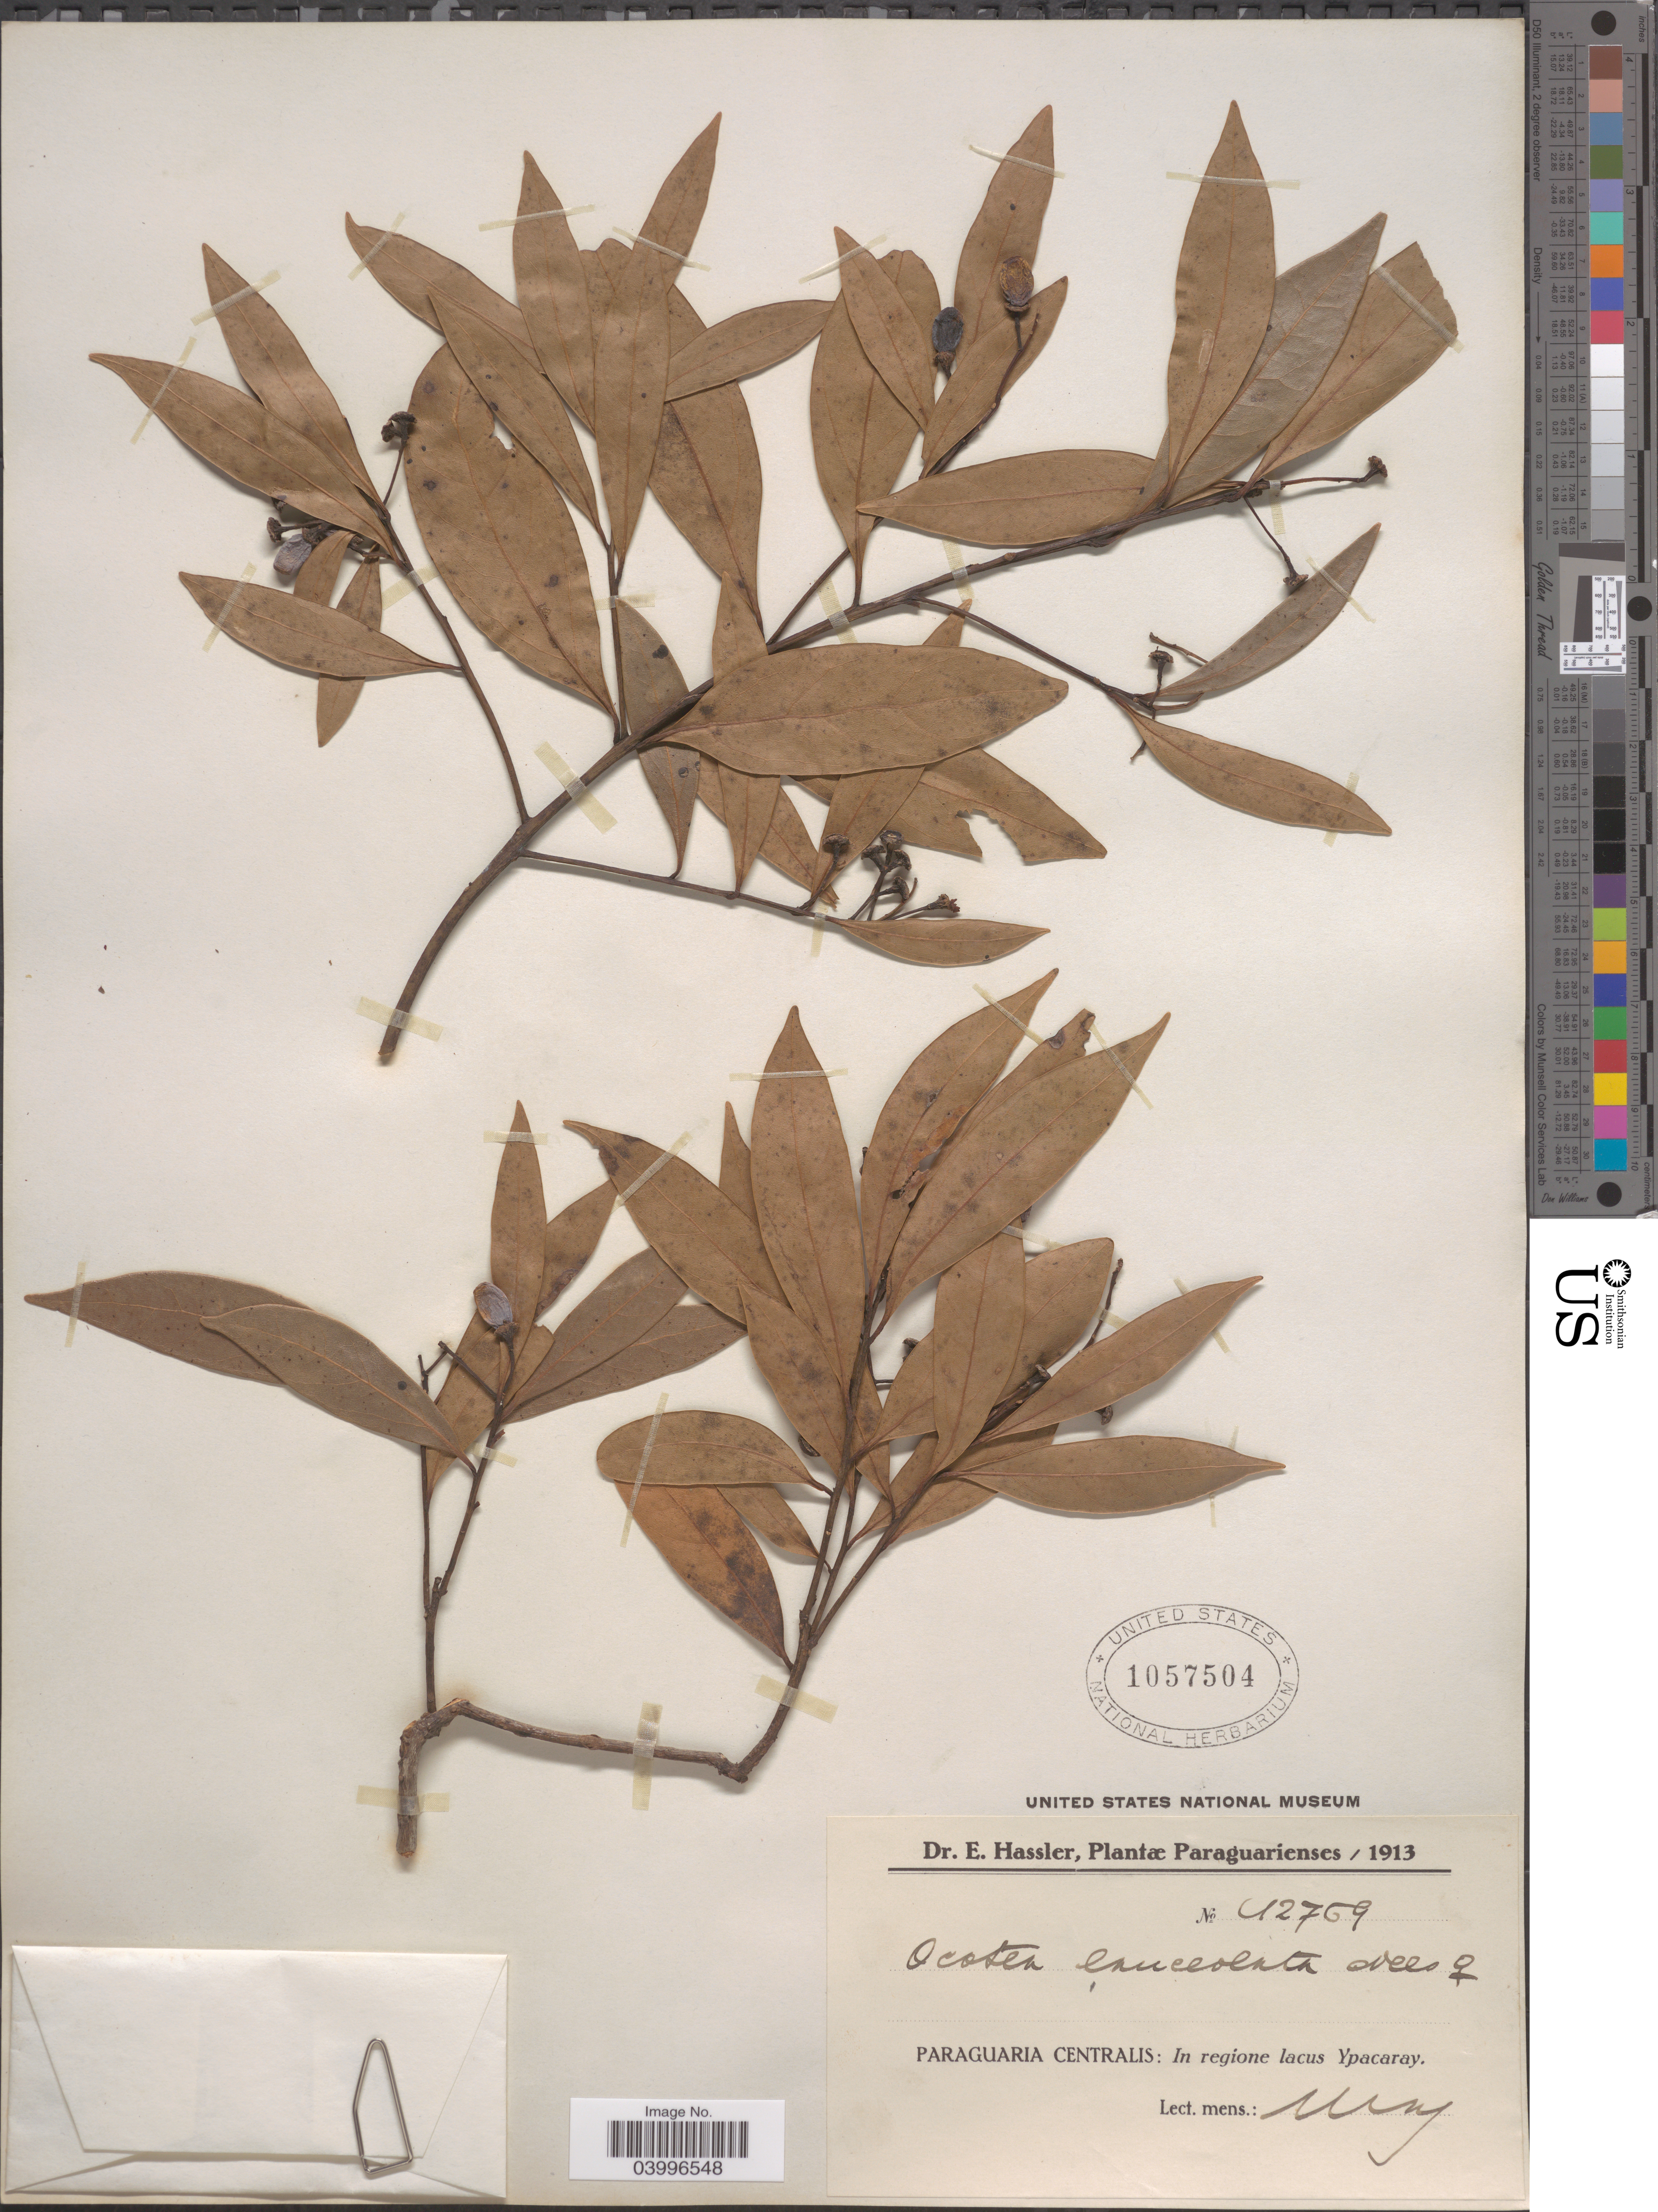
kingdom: Plantae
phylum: Tracheophyta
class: Magnoliopsida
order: Laurales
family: Lauraceae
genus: Ocotea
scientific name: Ocotea lanceolata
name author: Nees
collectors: E. Hassler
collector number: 12769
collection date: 1913-05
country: Paraguay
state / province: Paraguari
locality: Paraguaria Centralis: In regione lacus Ypacaray.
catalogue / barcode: US 1057504